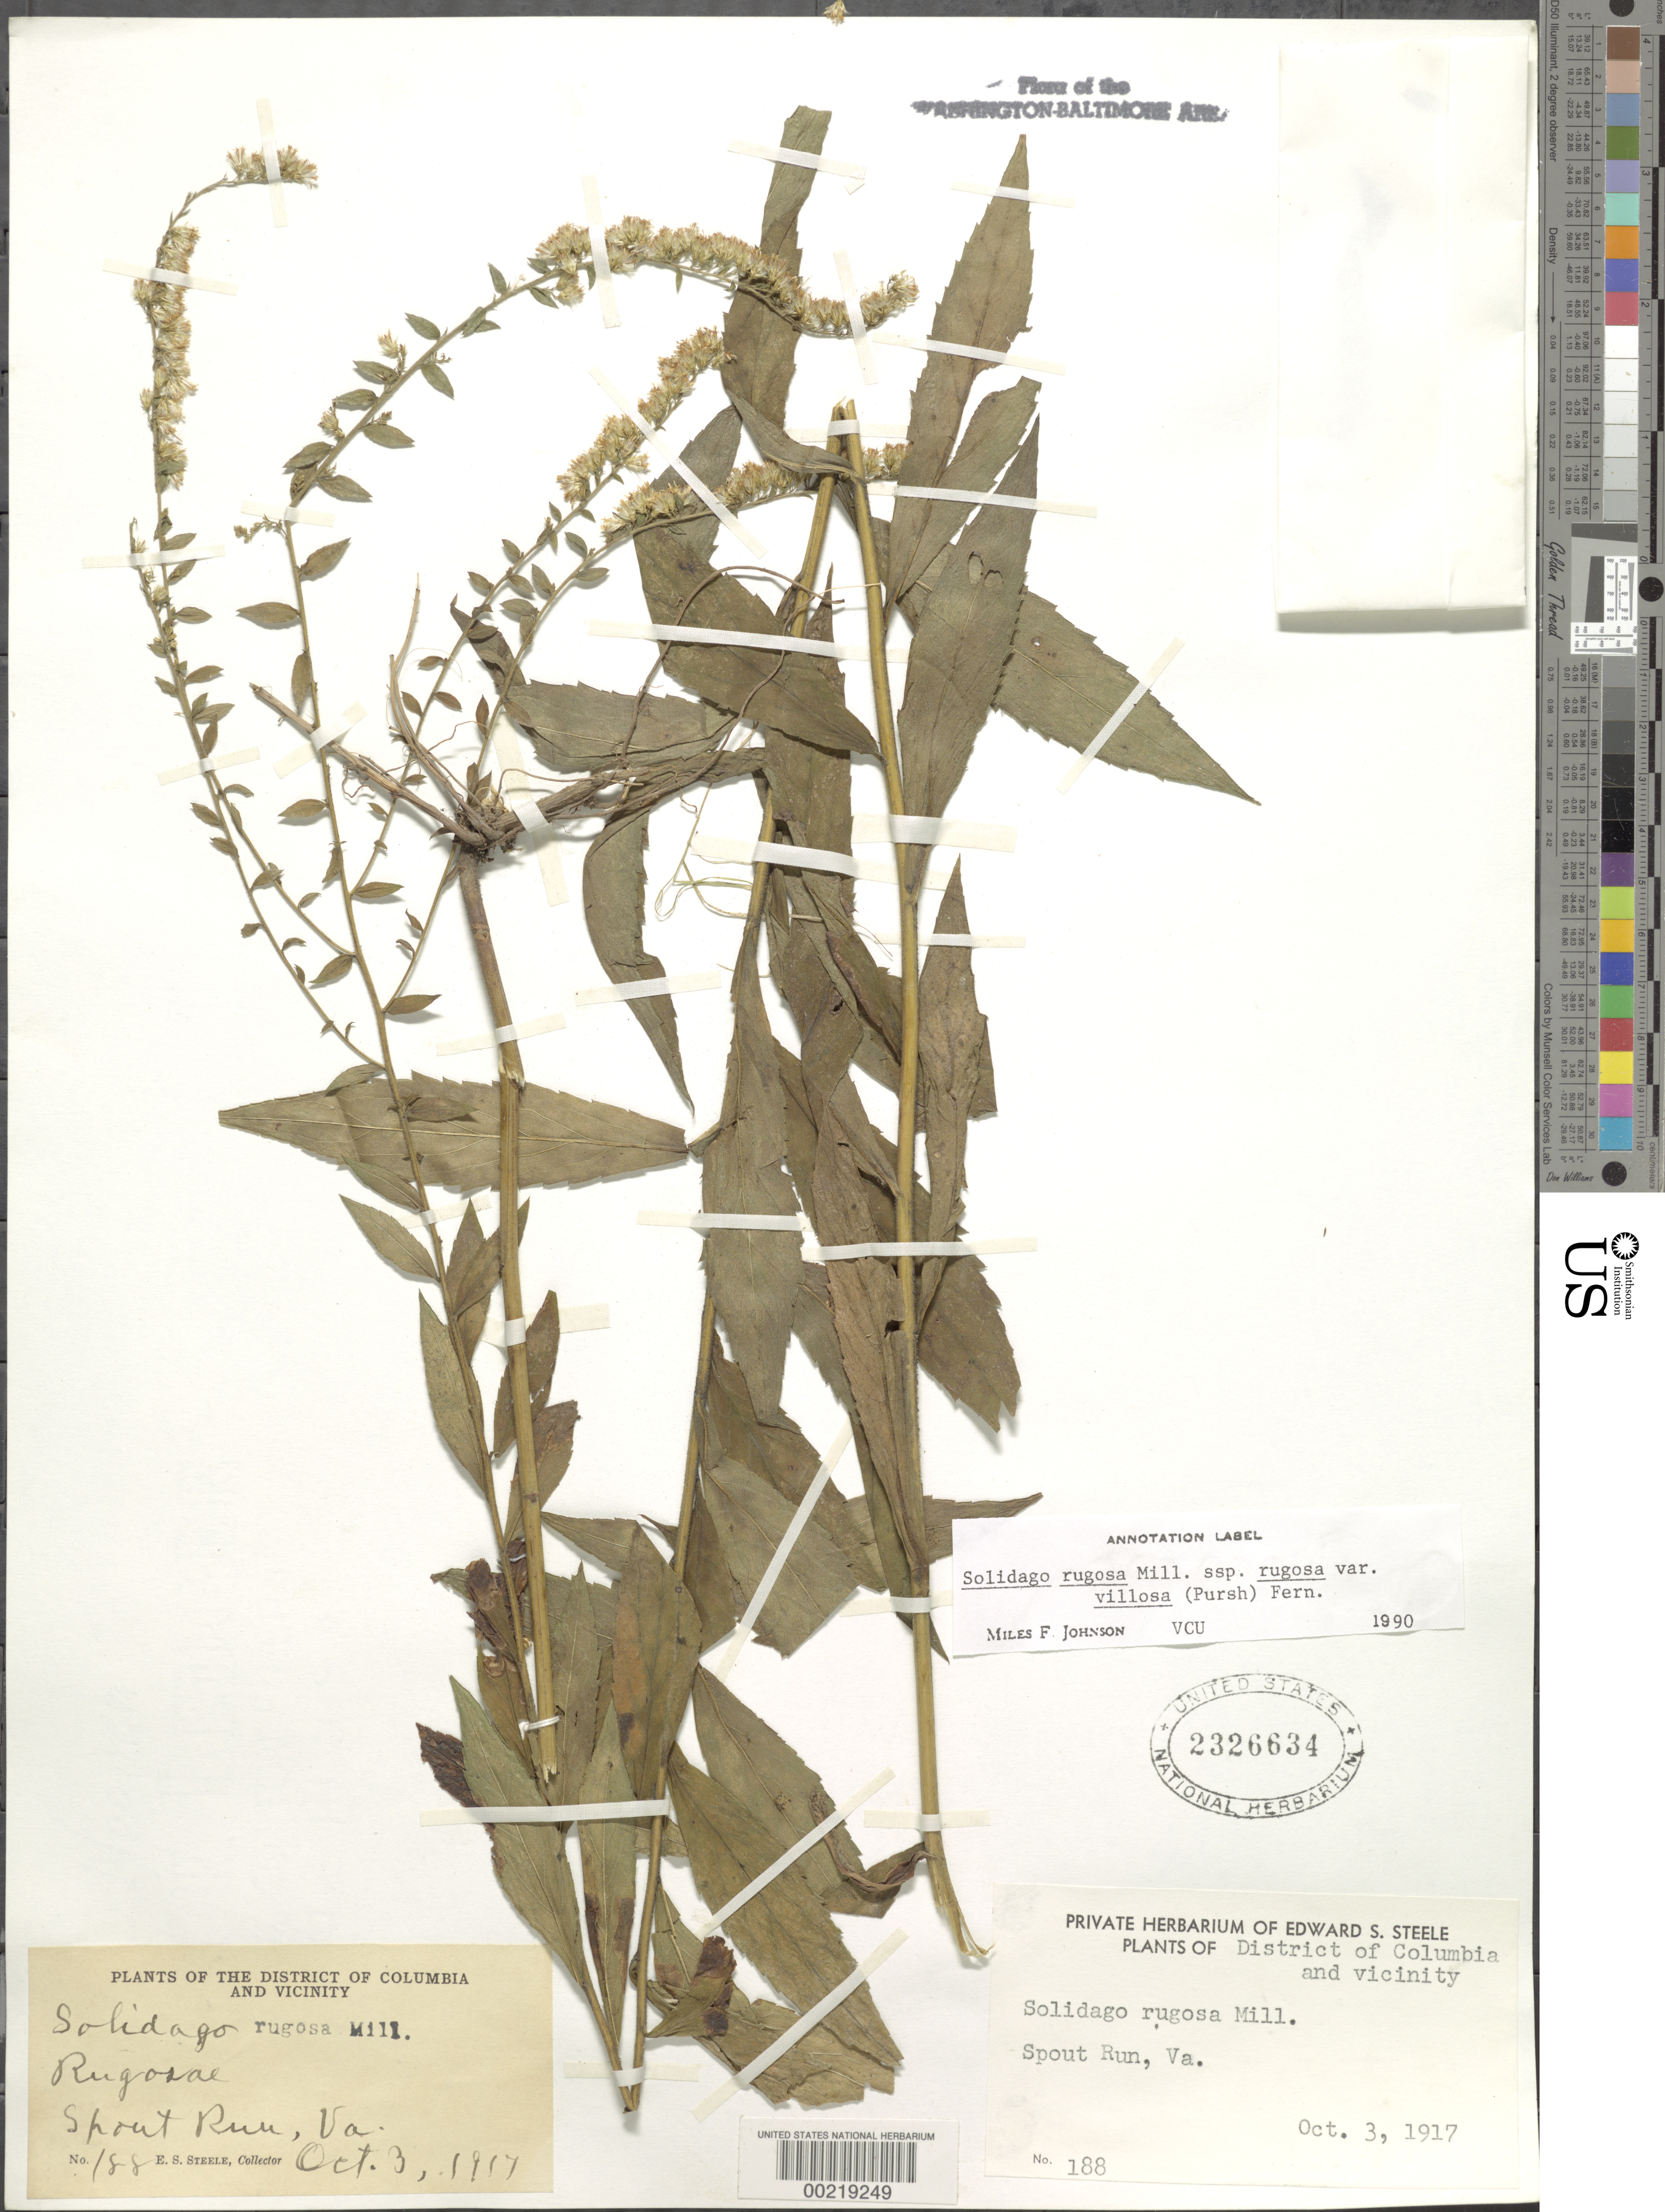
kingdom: Plantae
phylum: Tracheophyta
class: Magnoliopsida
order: Asterales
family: Asteraceae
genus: Solidago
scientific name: Solidago rugosa var. villosa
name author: Mill.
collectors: E. Steele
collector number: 188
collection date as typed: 03 Oct 1917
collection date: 1917-10-03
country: United States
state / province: Virginia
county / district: Fairfax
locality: Spout Run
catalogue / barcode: US 2326634